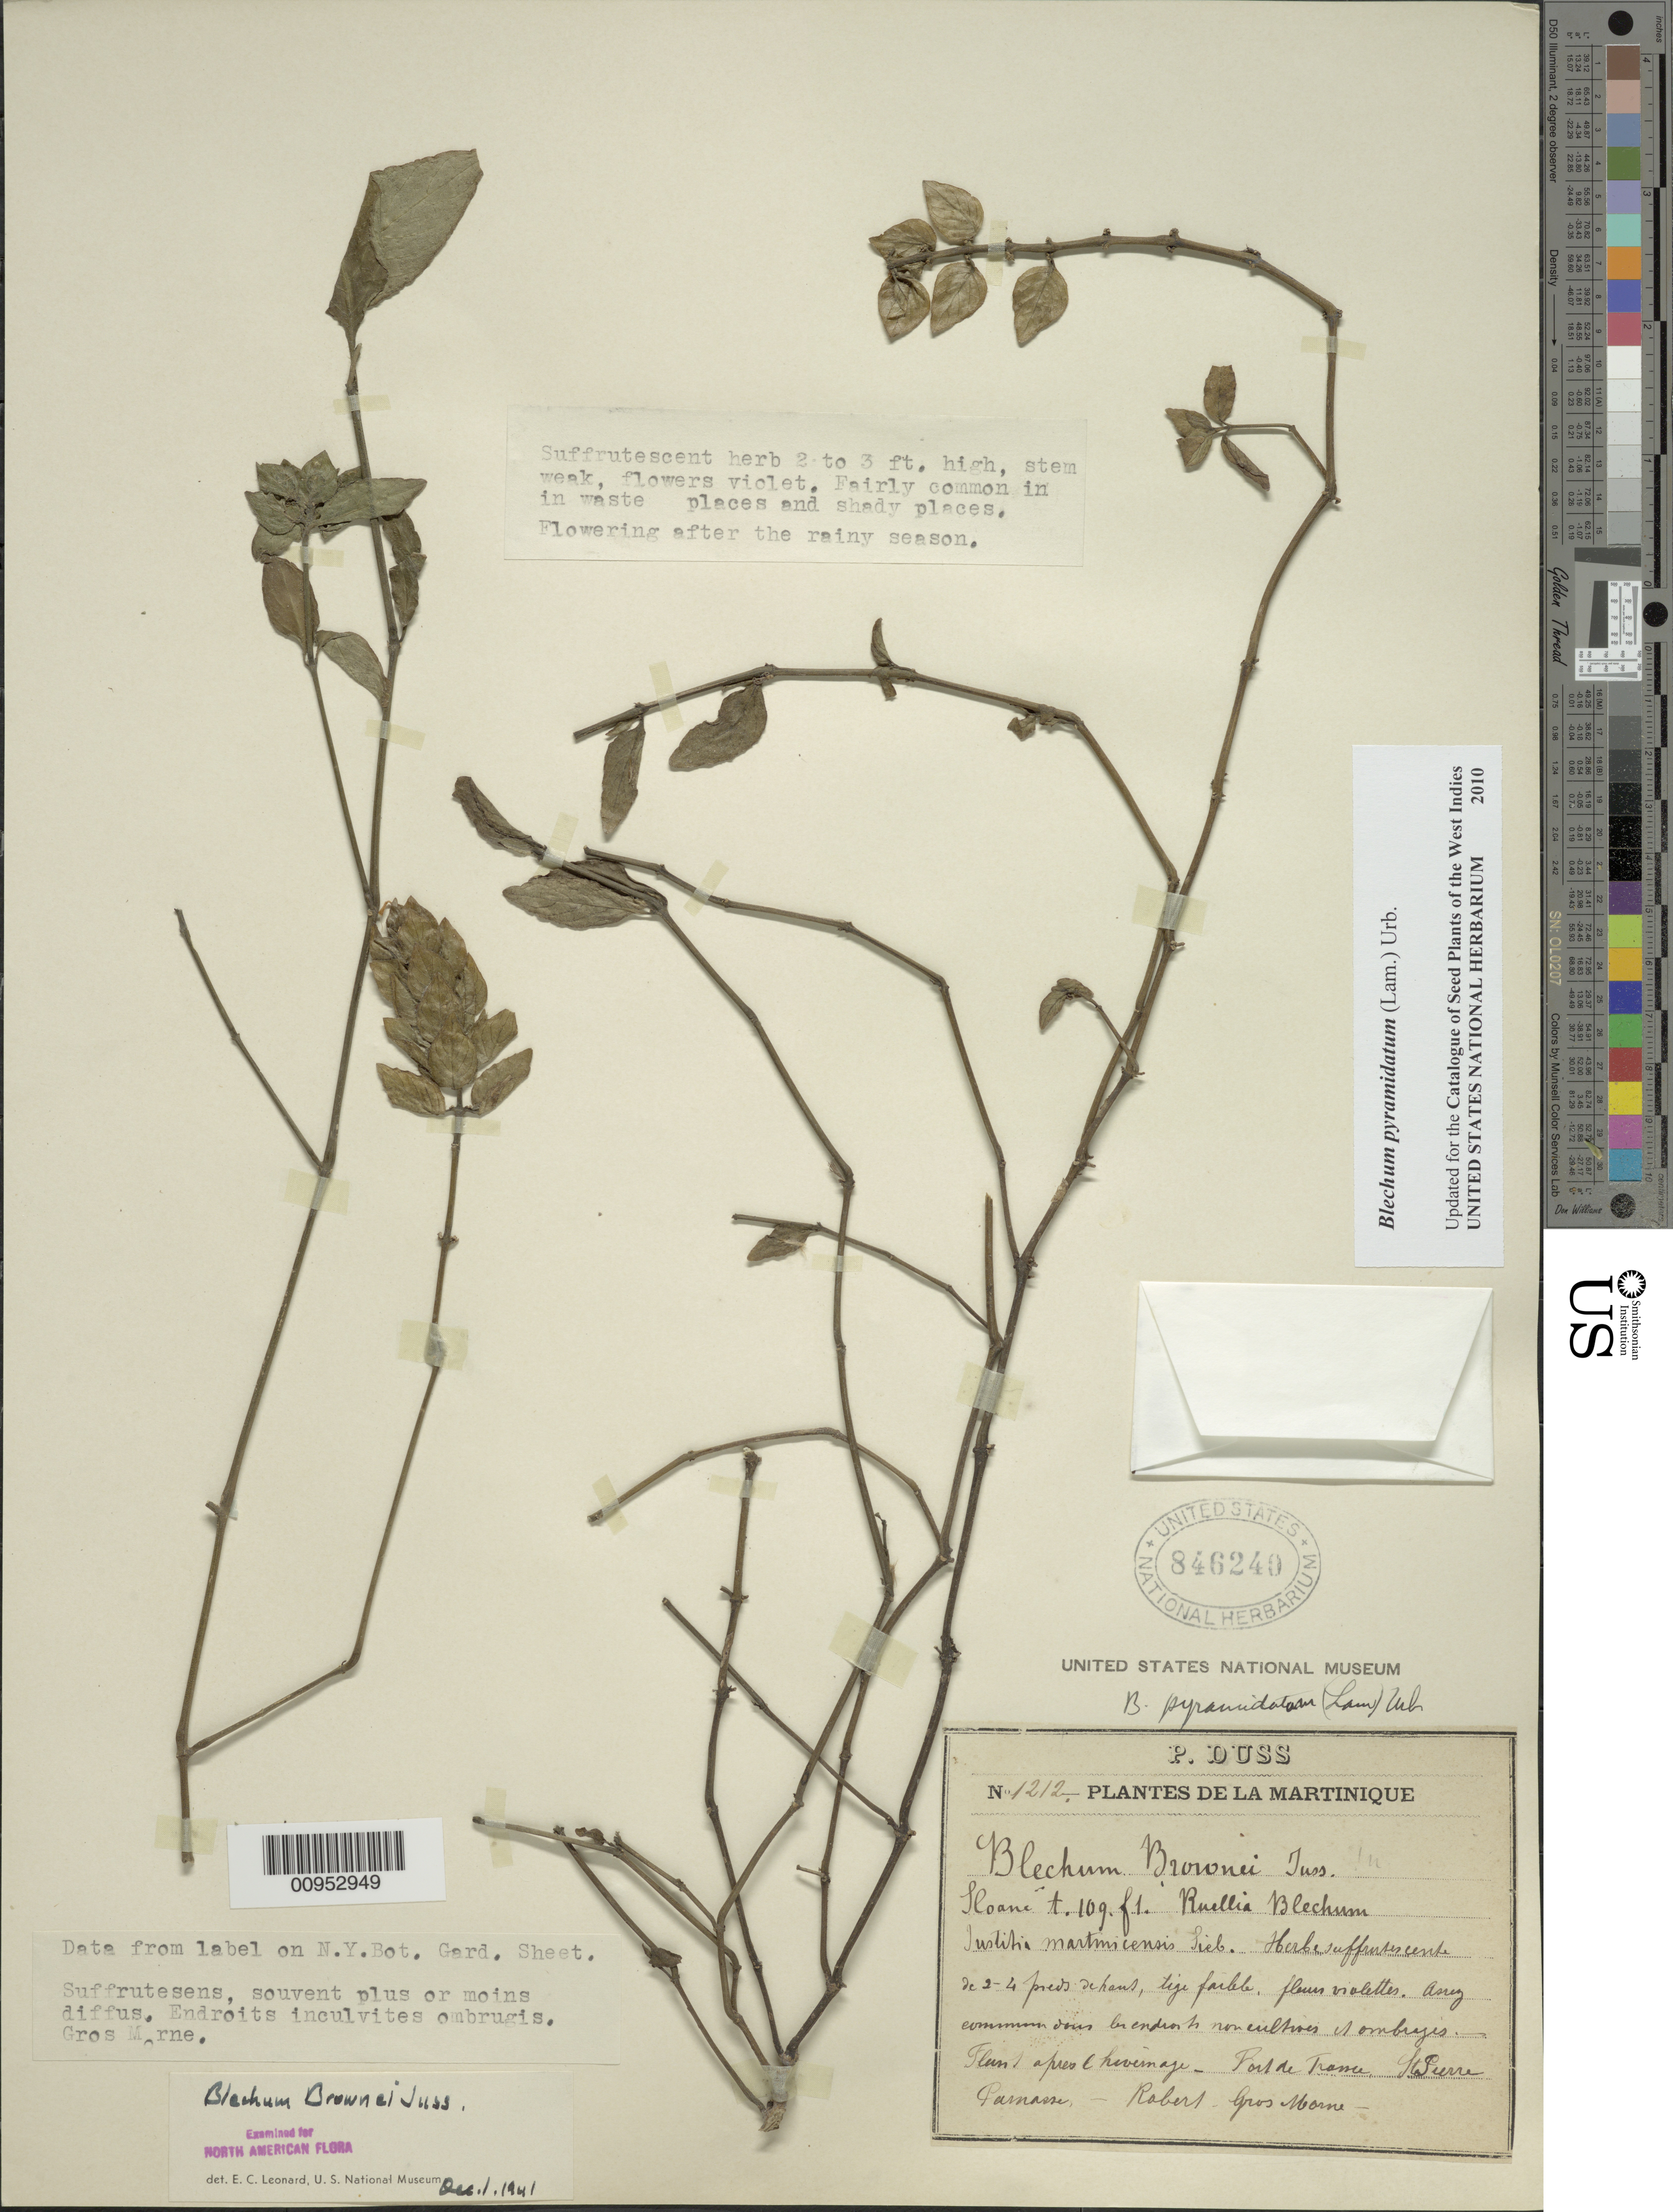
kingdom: Plantae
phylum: Tracheophyta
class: Magnoliopsida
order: Lamiales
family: Acanthaceae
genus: Blechum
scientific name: Blechum pyramidatum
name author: (Lam.) Urb.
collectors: Père Duss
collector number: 1212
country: Martinique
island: Martinique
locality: Gros Morne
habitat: Endroits inculvites ombrugis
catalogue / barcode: US 846240